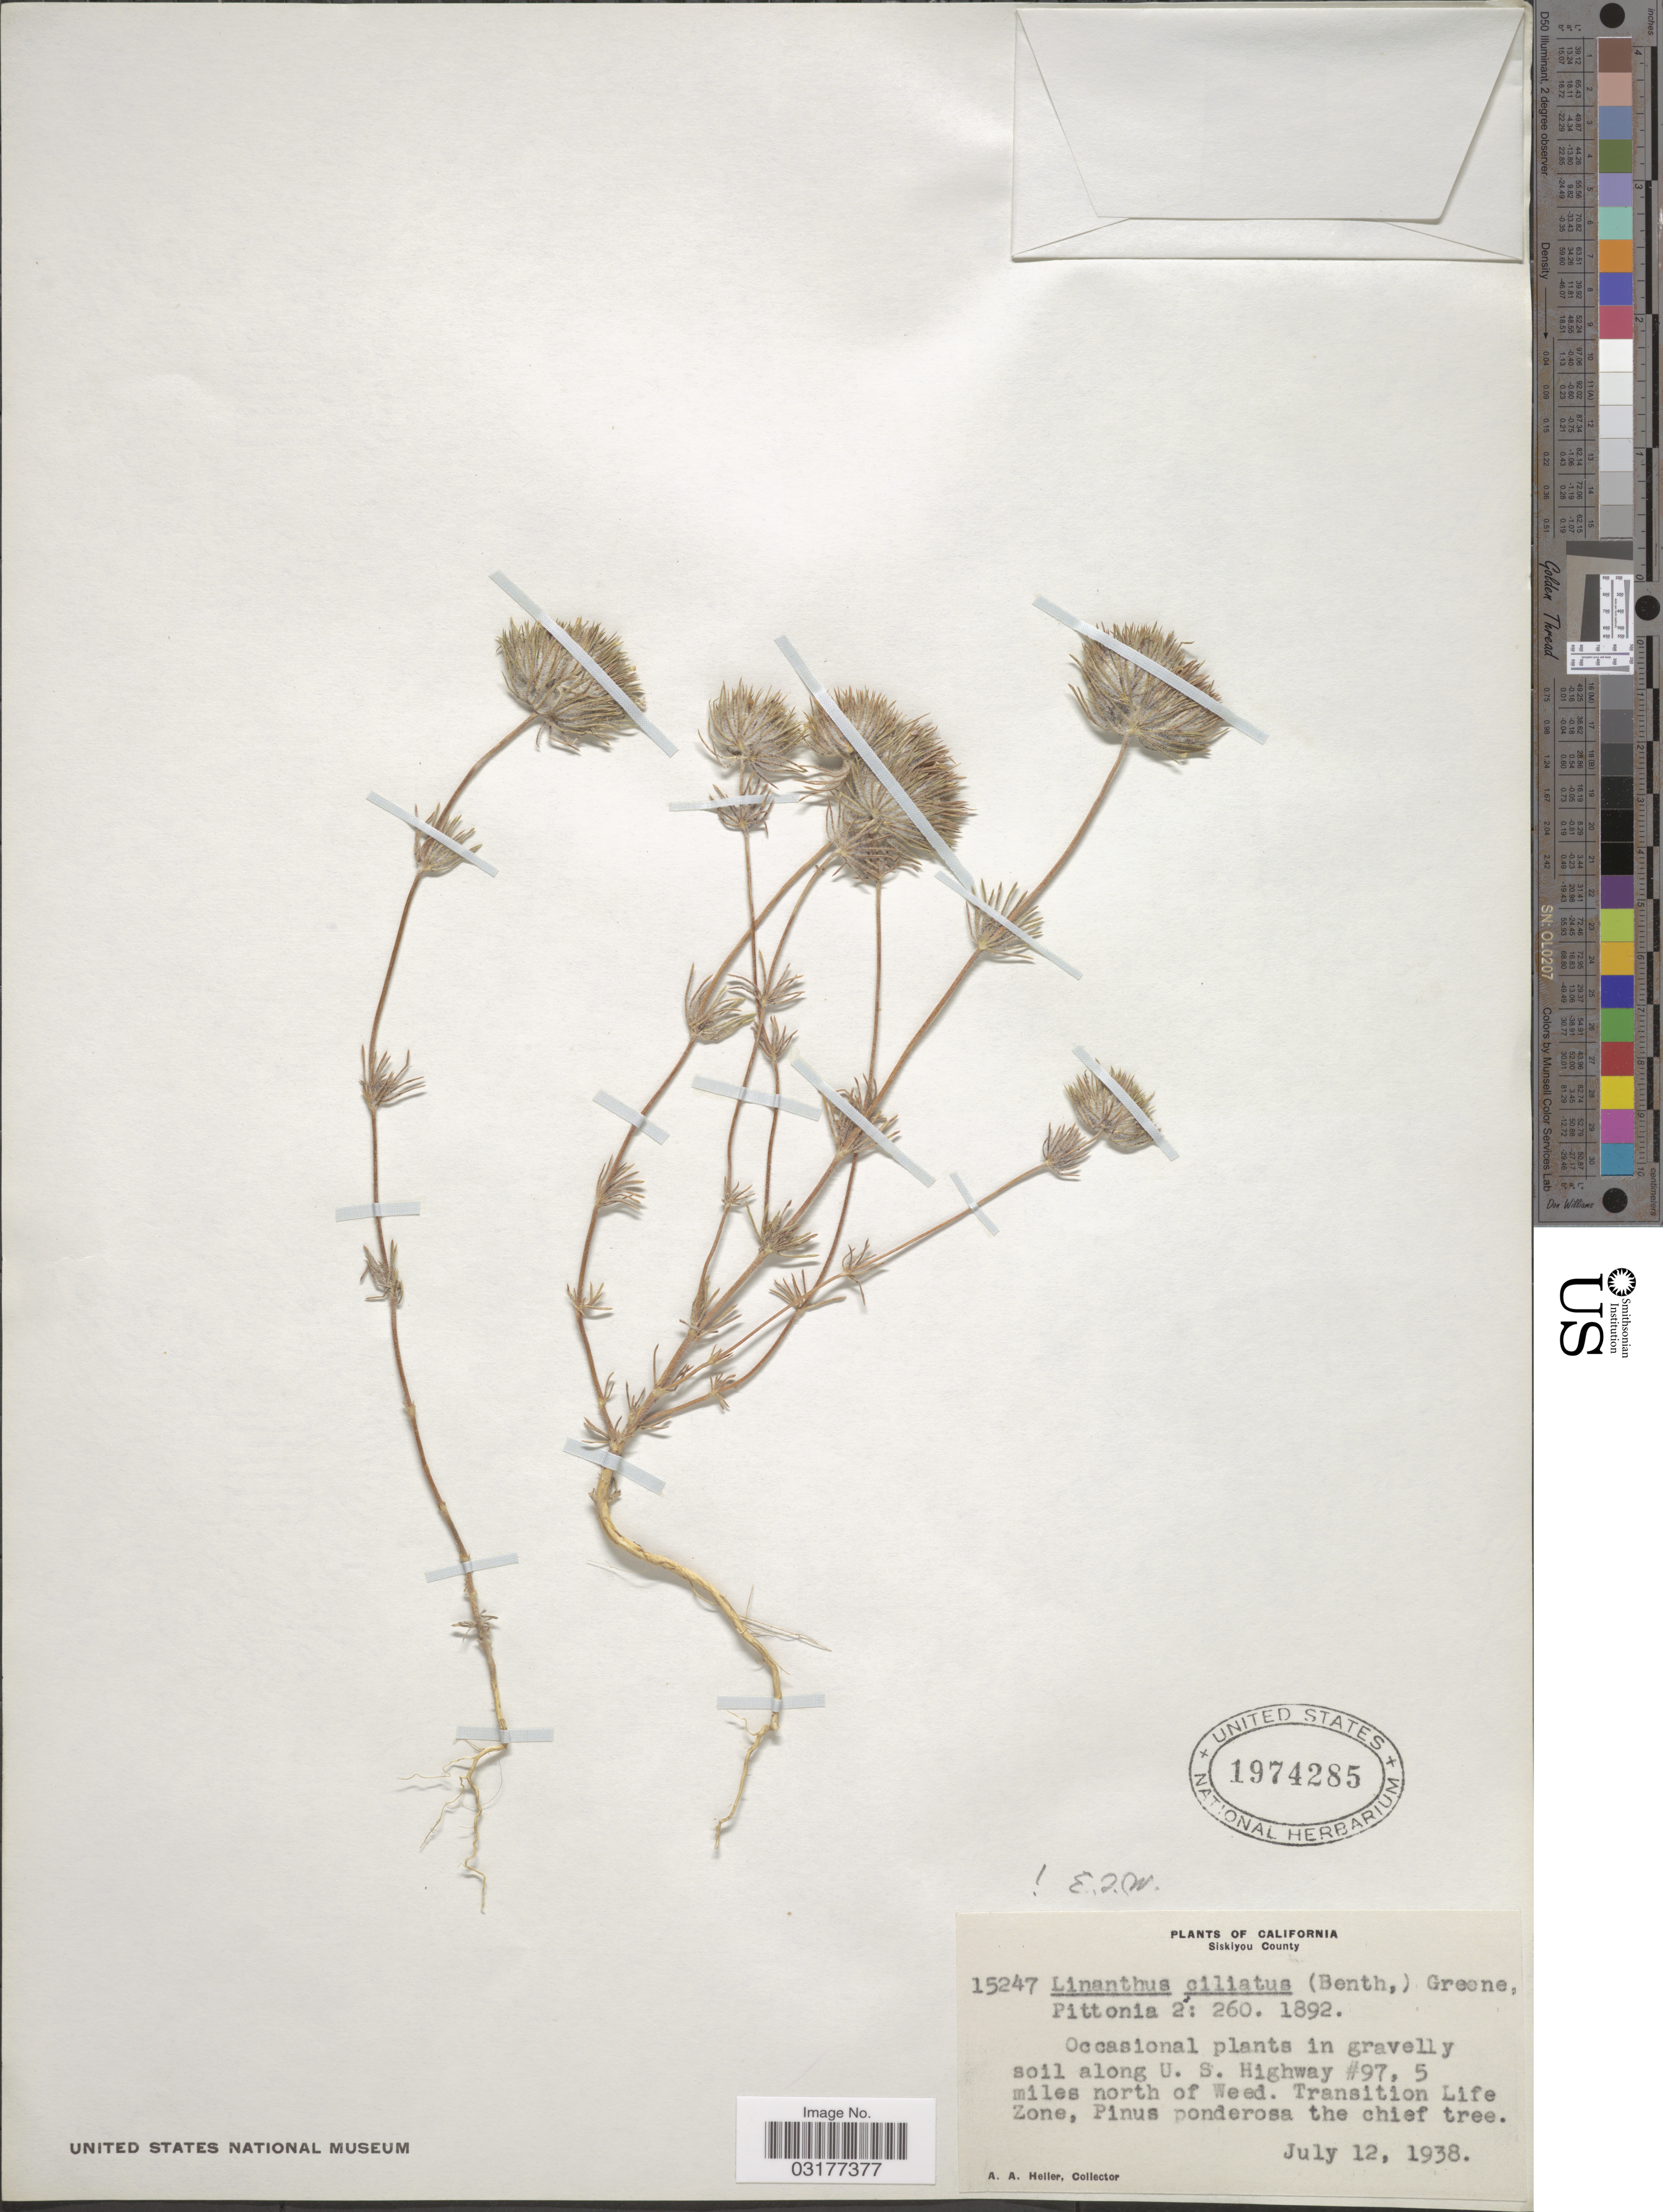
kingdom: Plantae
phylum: Tracheophyta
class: Magnoliopsida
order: Ericales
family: Polemoniaceae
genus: Leptosiphon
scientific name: Leptosiphon ciliatus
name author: (Benth.) Jeps.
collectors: A. A. Heller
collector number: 15247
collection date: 1938-07-12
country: United States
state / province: California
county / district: Siskiyou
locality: Siskiyou County, in gravelly soil along U. S. Highway #97, 5 miles north of Weed. Transition Life Zone.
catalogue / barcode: US 1974285